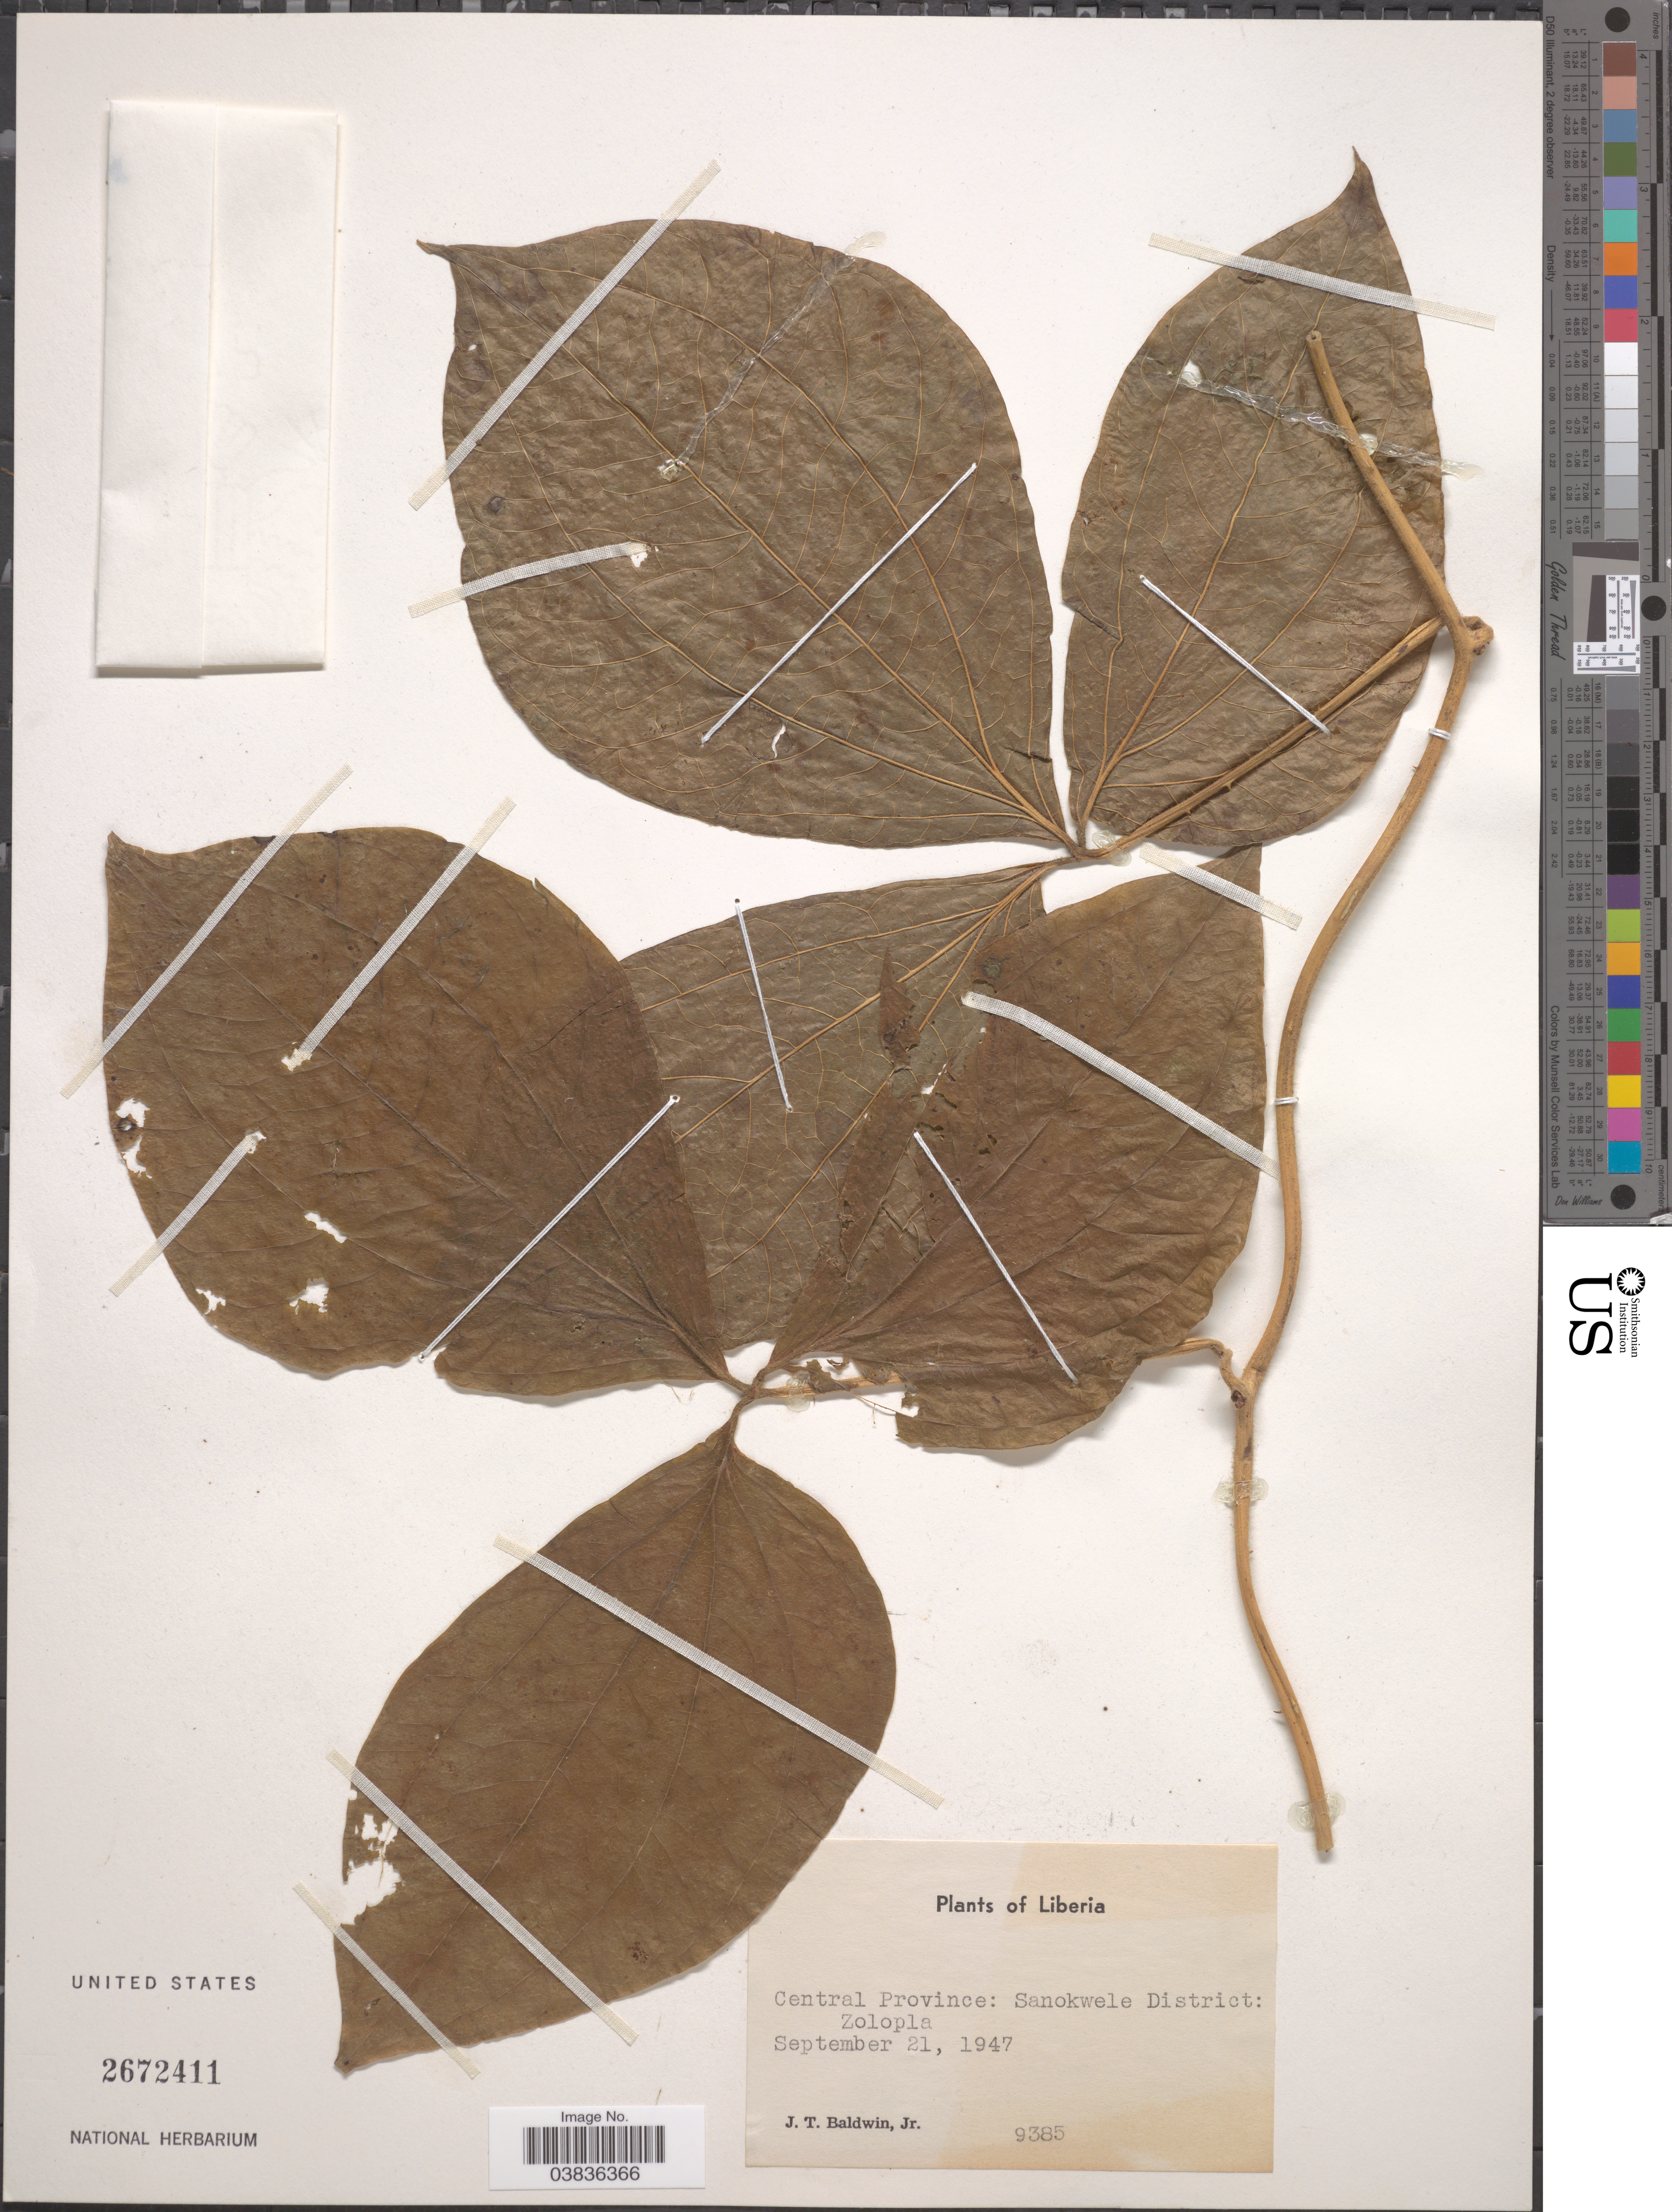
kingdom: Plantae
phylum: Tracheophyta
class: Liliopsida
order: Dioscoreales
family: Dioscoreaceae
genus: Dioscorea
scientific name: Dioscorea sp.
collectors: J. T. Baldwin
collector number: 9385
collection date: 1947-09-21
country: Liberia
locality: Central Province: Sanokwele District: Zolopla.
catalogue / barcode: US 2672411